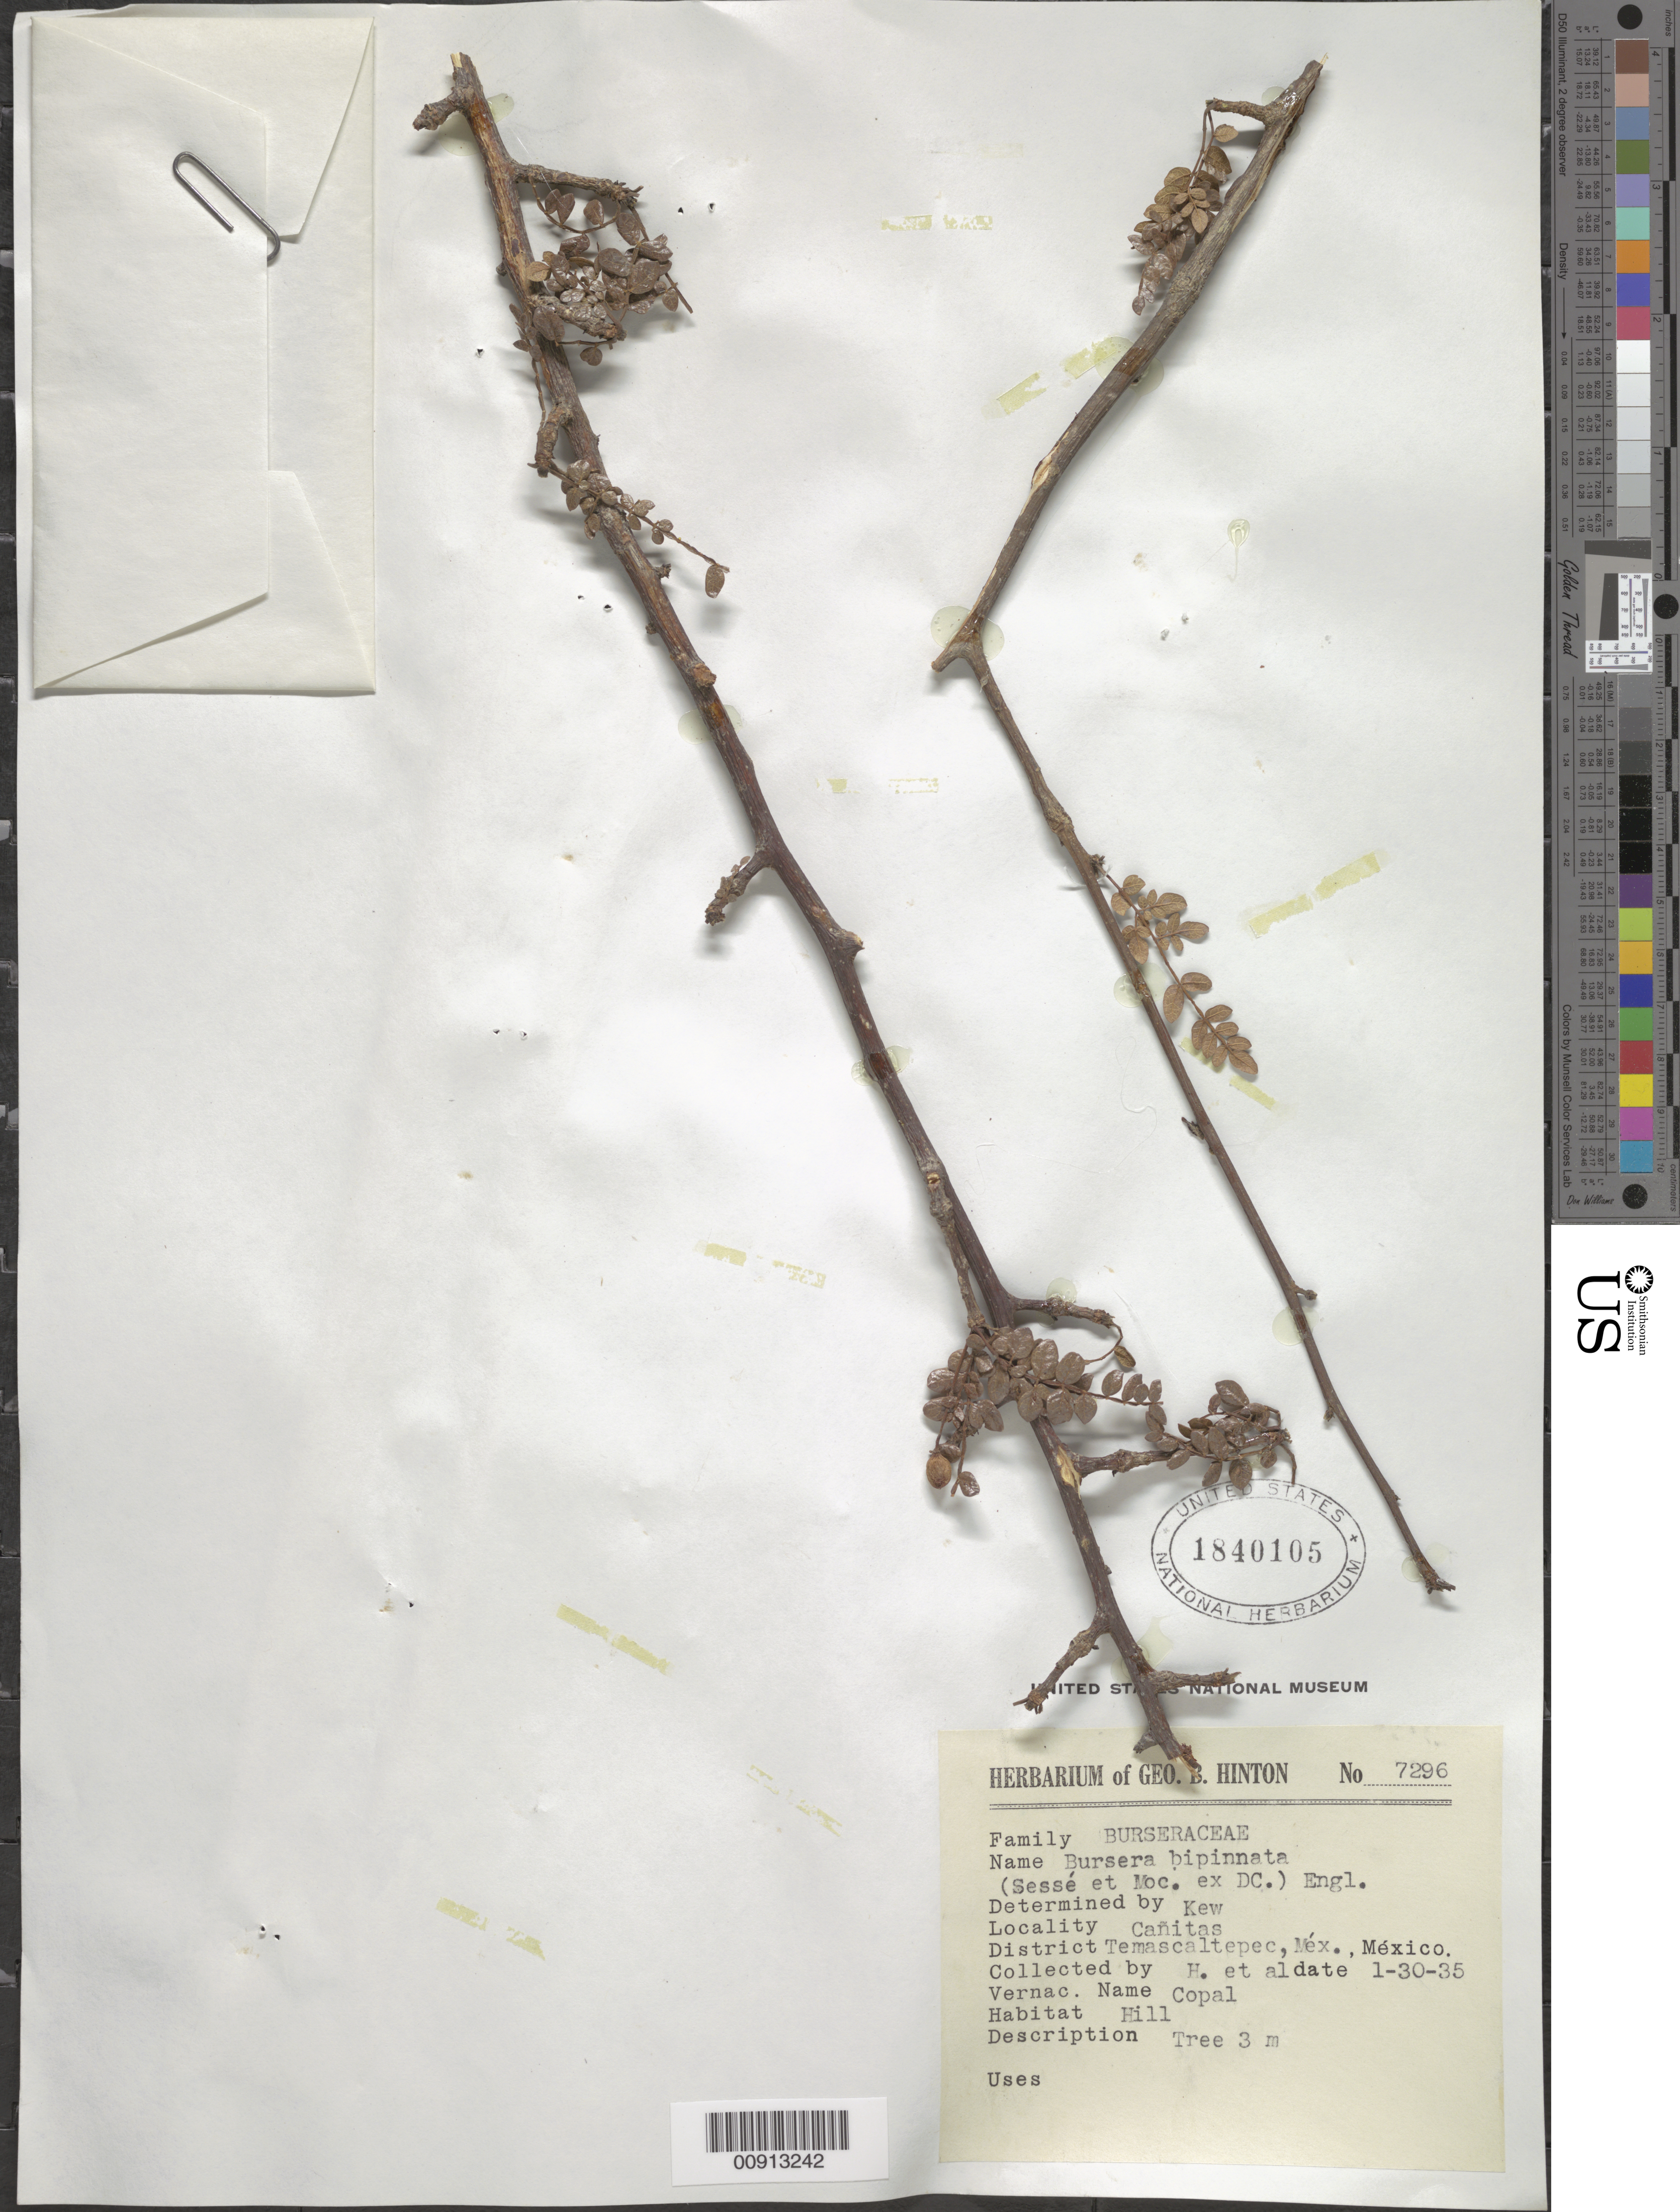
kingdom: Plantae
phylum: Tracheophyta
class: Magnoliopsida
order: Sapindales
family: Burseraceae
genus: Bursera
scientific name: Bursera bipinnata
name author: Engl.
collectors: G. B. Hinton & et al.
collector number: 7296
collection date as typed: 30 Jan 1935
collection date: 1935-01-30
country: Mexico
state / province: México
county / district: Temascaltepec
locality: Cañitas, District Temascaltepec, State of México.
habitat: Hill.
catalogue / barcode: US 1840105